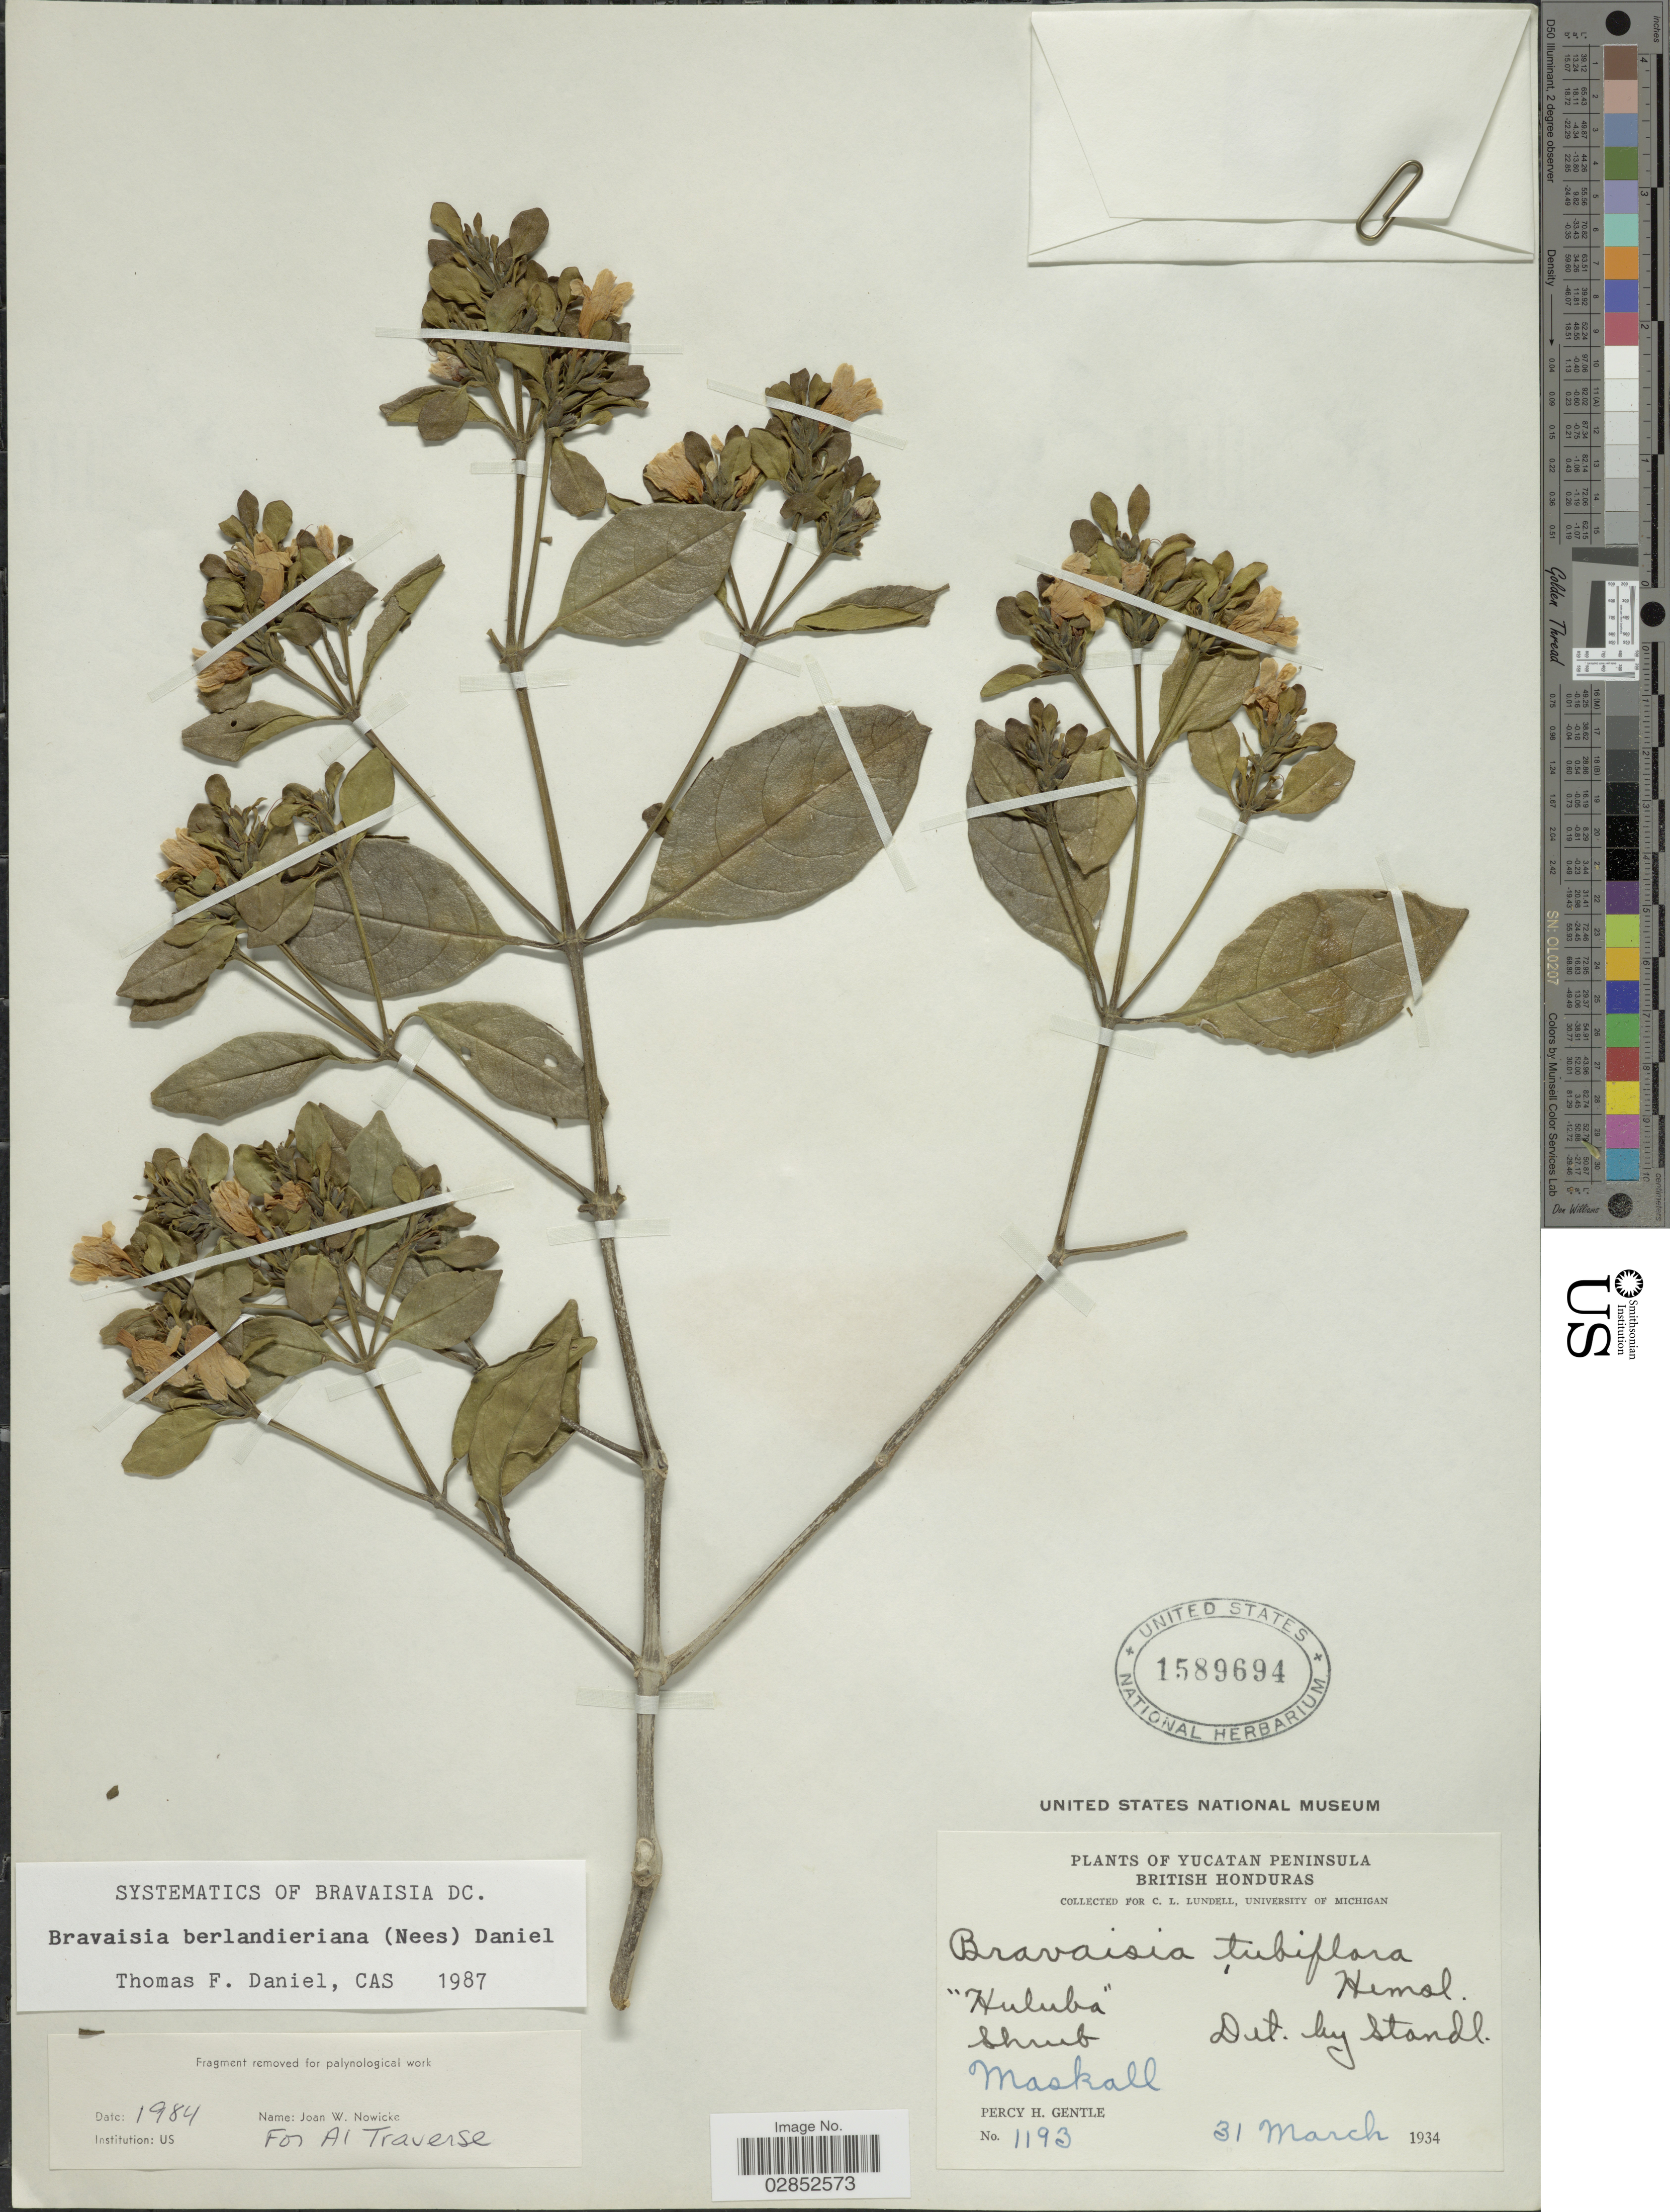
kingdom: Plantae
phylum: Tracheophyta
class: Magnoliopsida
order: Lamiales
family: Acanthaceae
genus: Bravaisia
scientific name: Bravaisia berlandieriana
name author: (Nees) T.F. Daniel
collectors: P. H. Gentle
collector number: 1193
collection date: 1934-03-31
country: Belize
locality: Yucatan Peninsula, British Honduras, Maskall.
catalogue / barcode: US 1589694